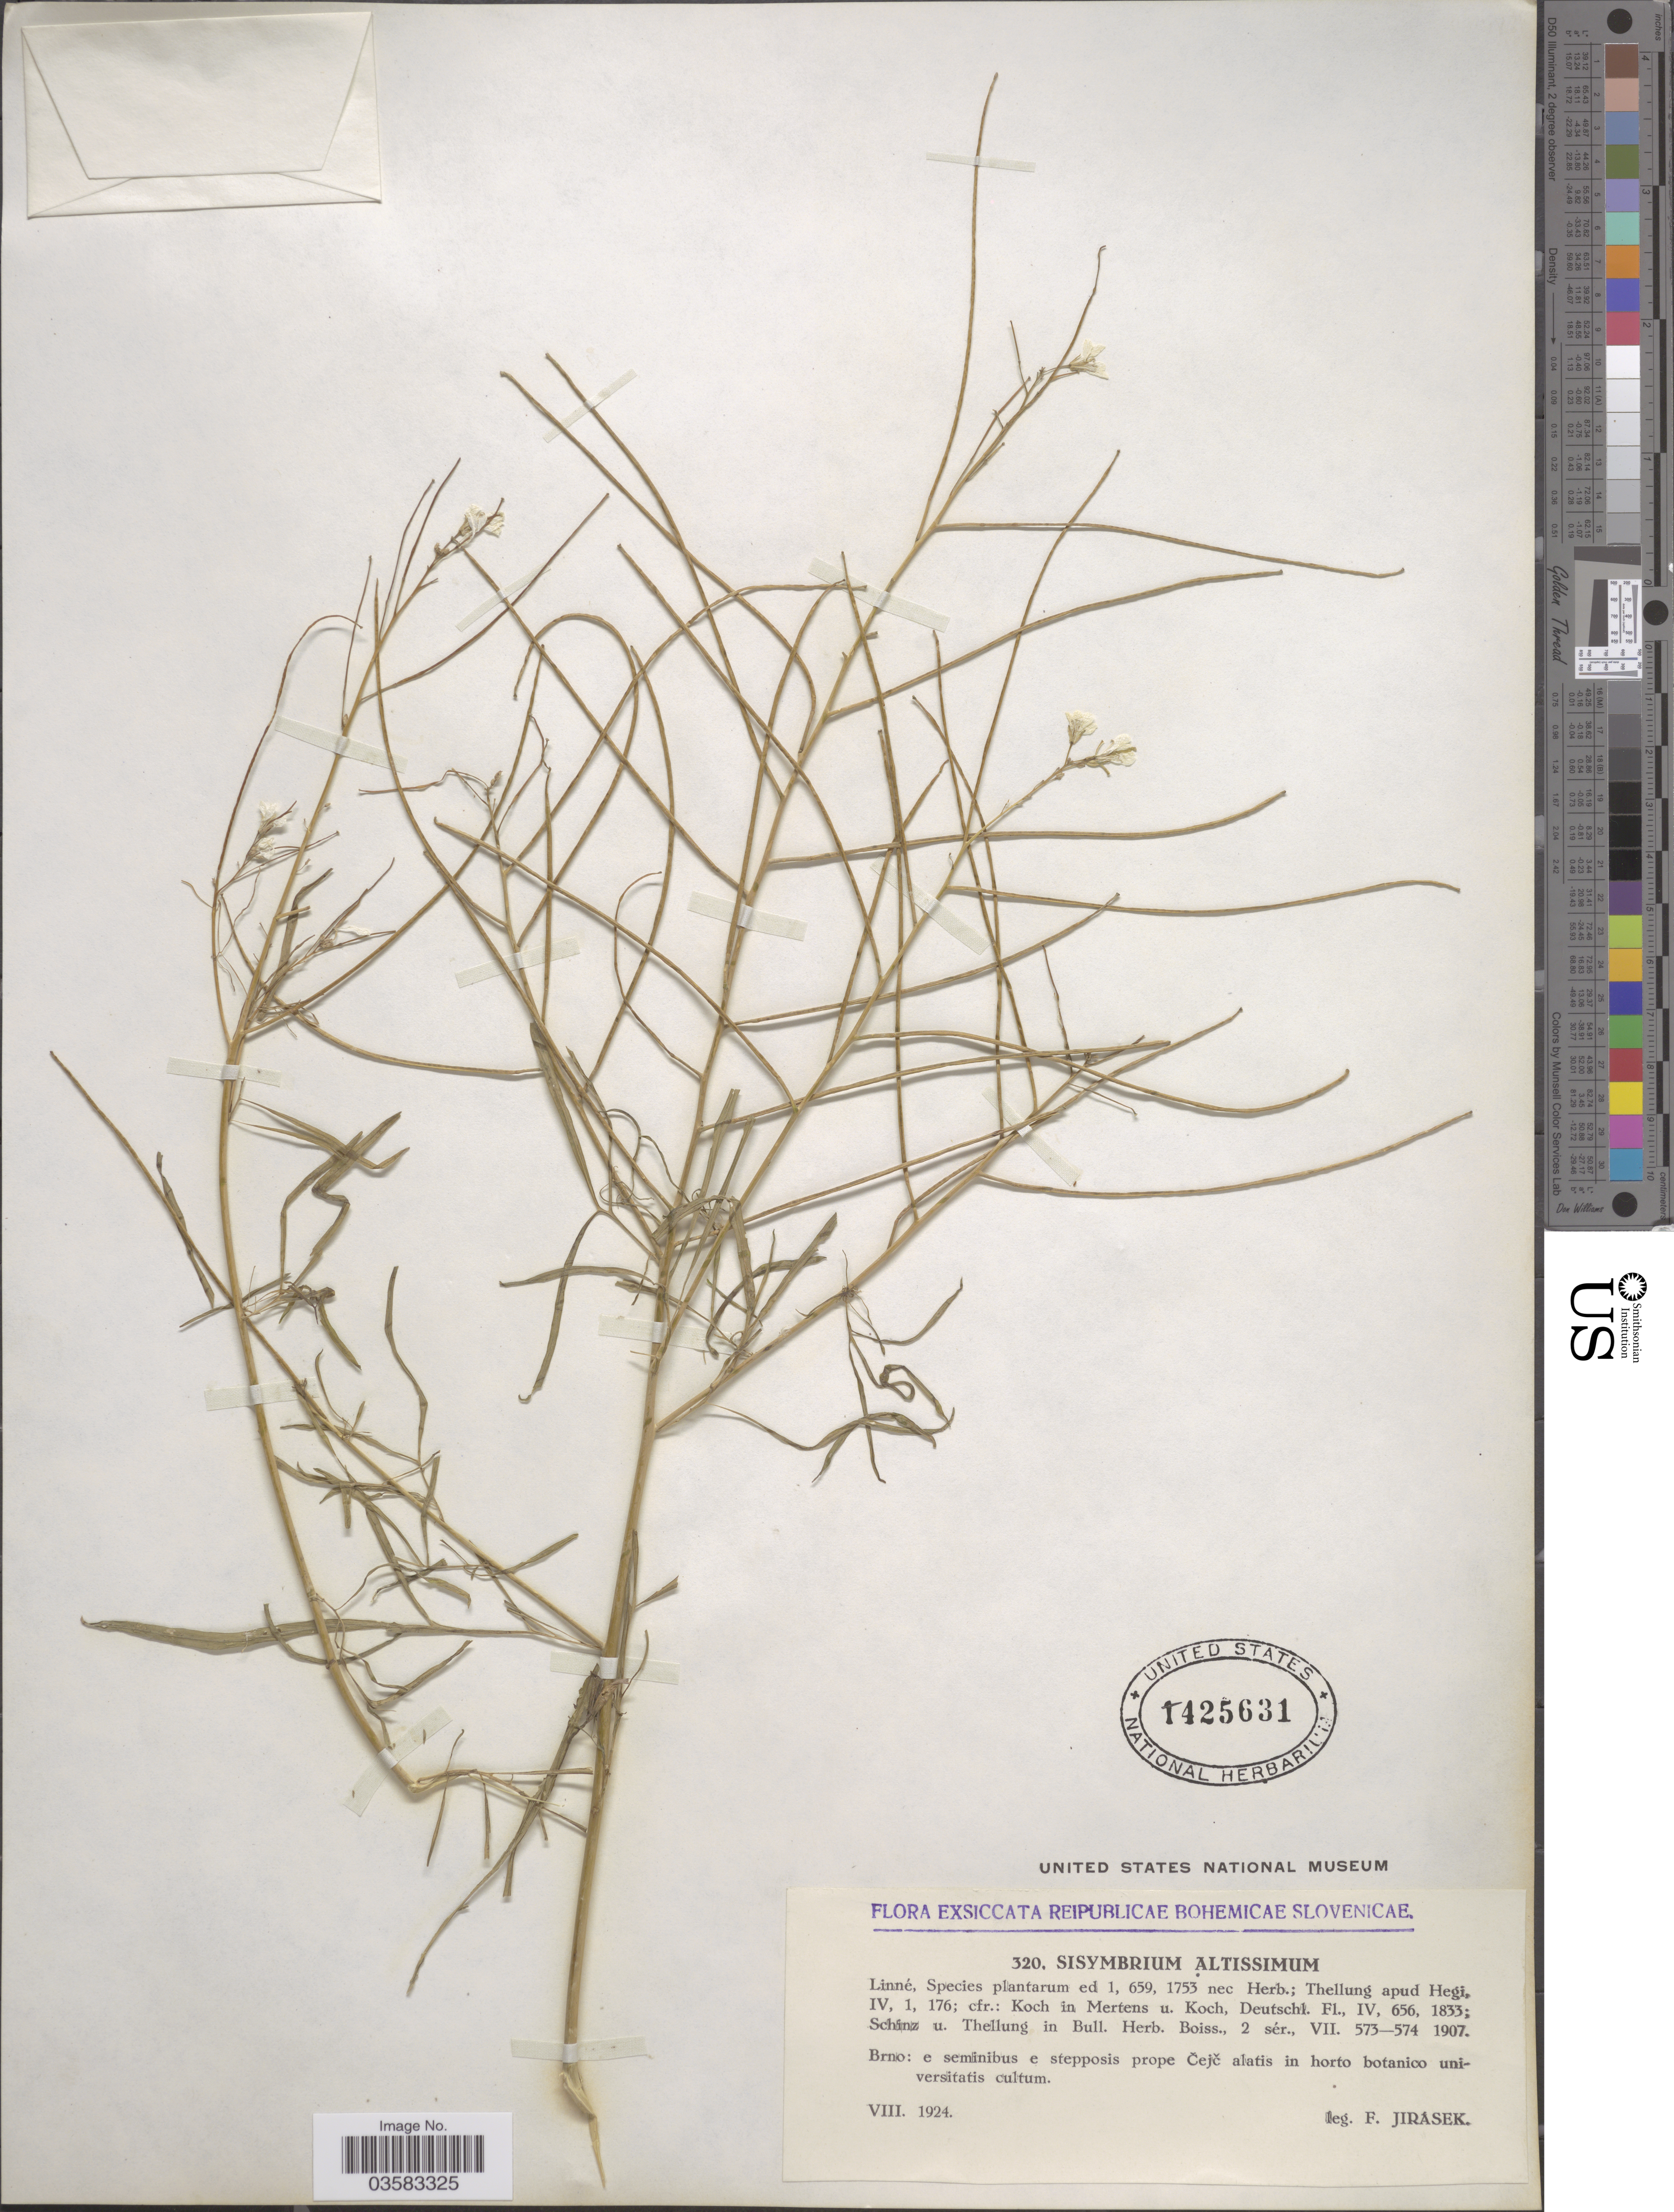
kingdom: Plantae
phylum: Tracheophyta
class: Magnoliopsida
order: Brassicales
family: Brassicaceae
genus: Sisymbrium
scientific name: Sisymbrium altissimum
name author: L.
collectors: F. Jirasek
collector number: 320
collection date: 1924-08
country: Czechia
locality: Reipublicae Bohemicae Slovenicae. Brno: e seminibus e stepposis prope Čejč alatis in horto botanico universitatis cultum.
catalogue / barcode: US 1425631